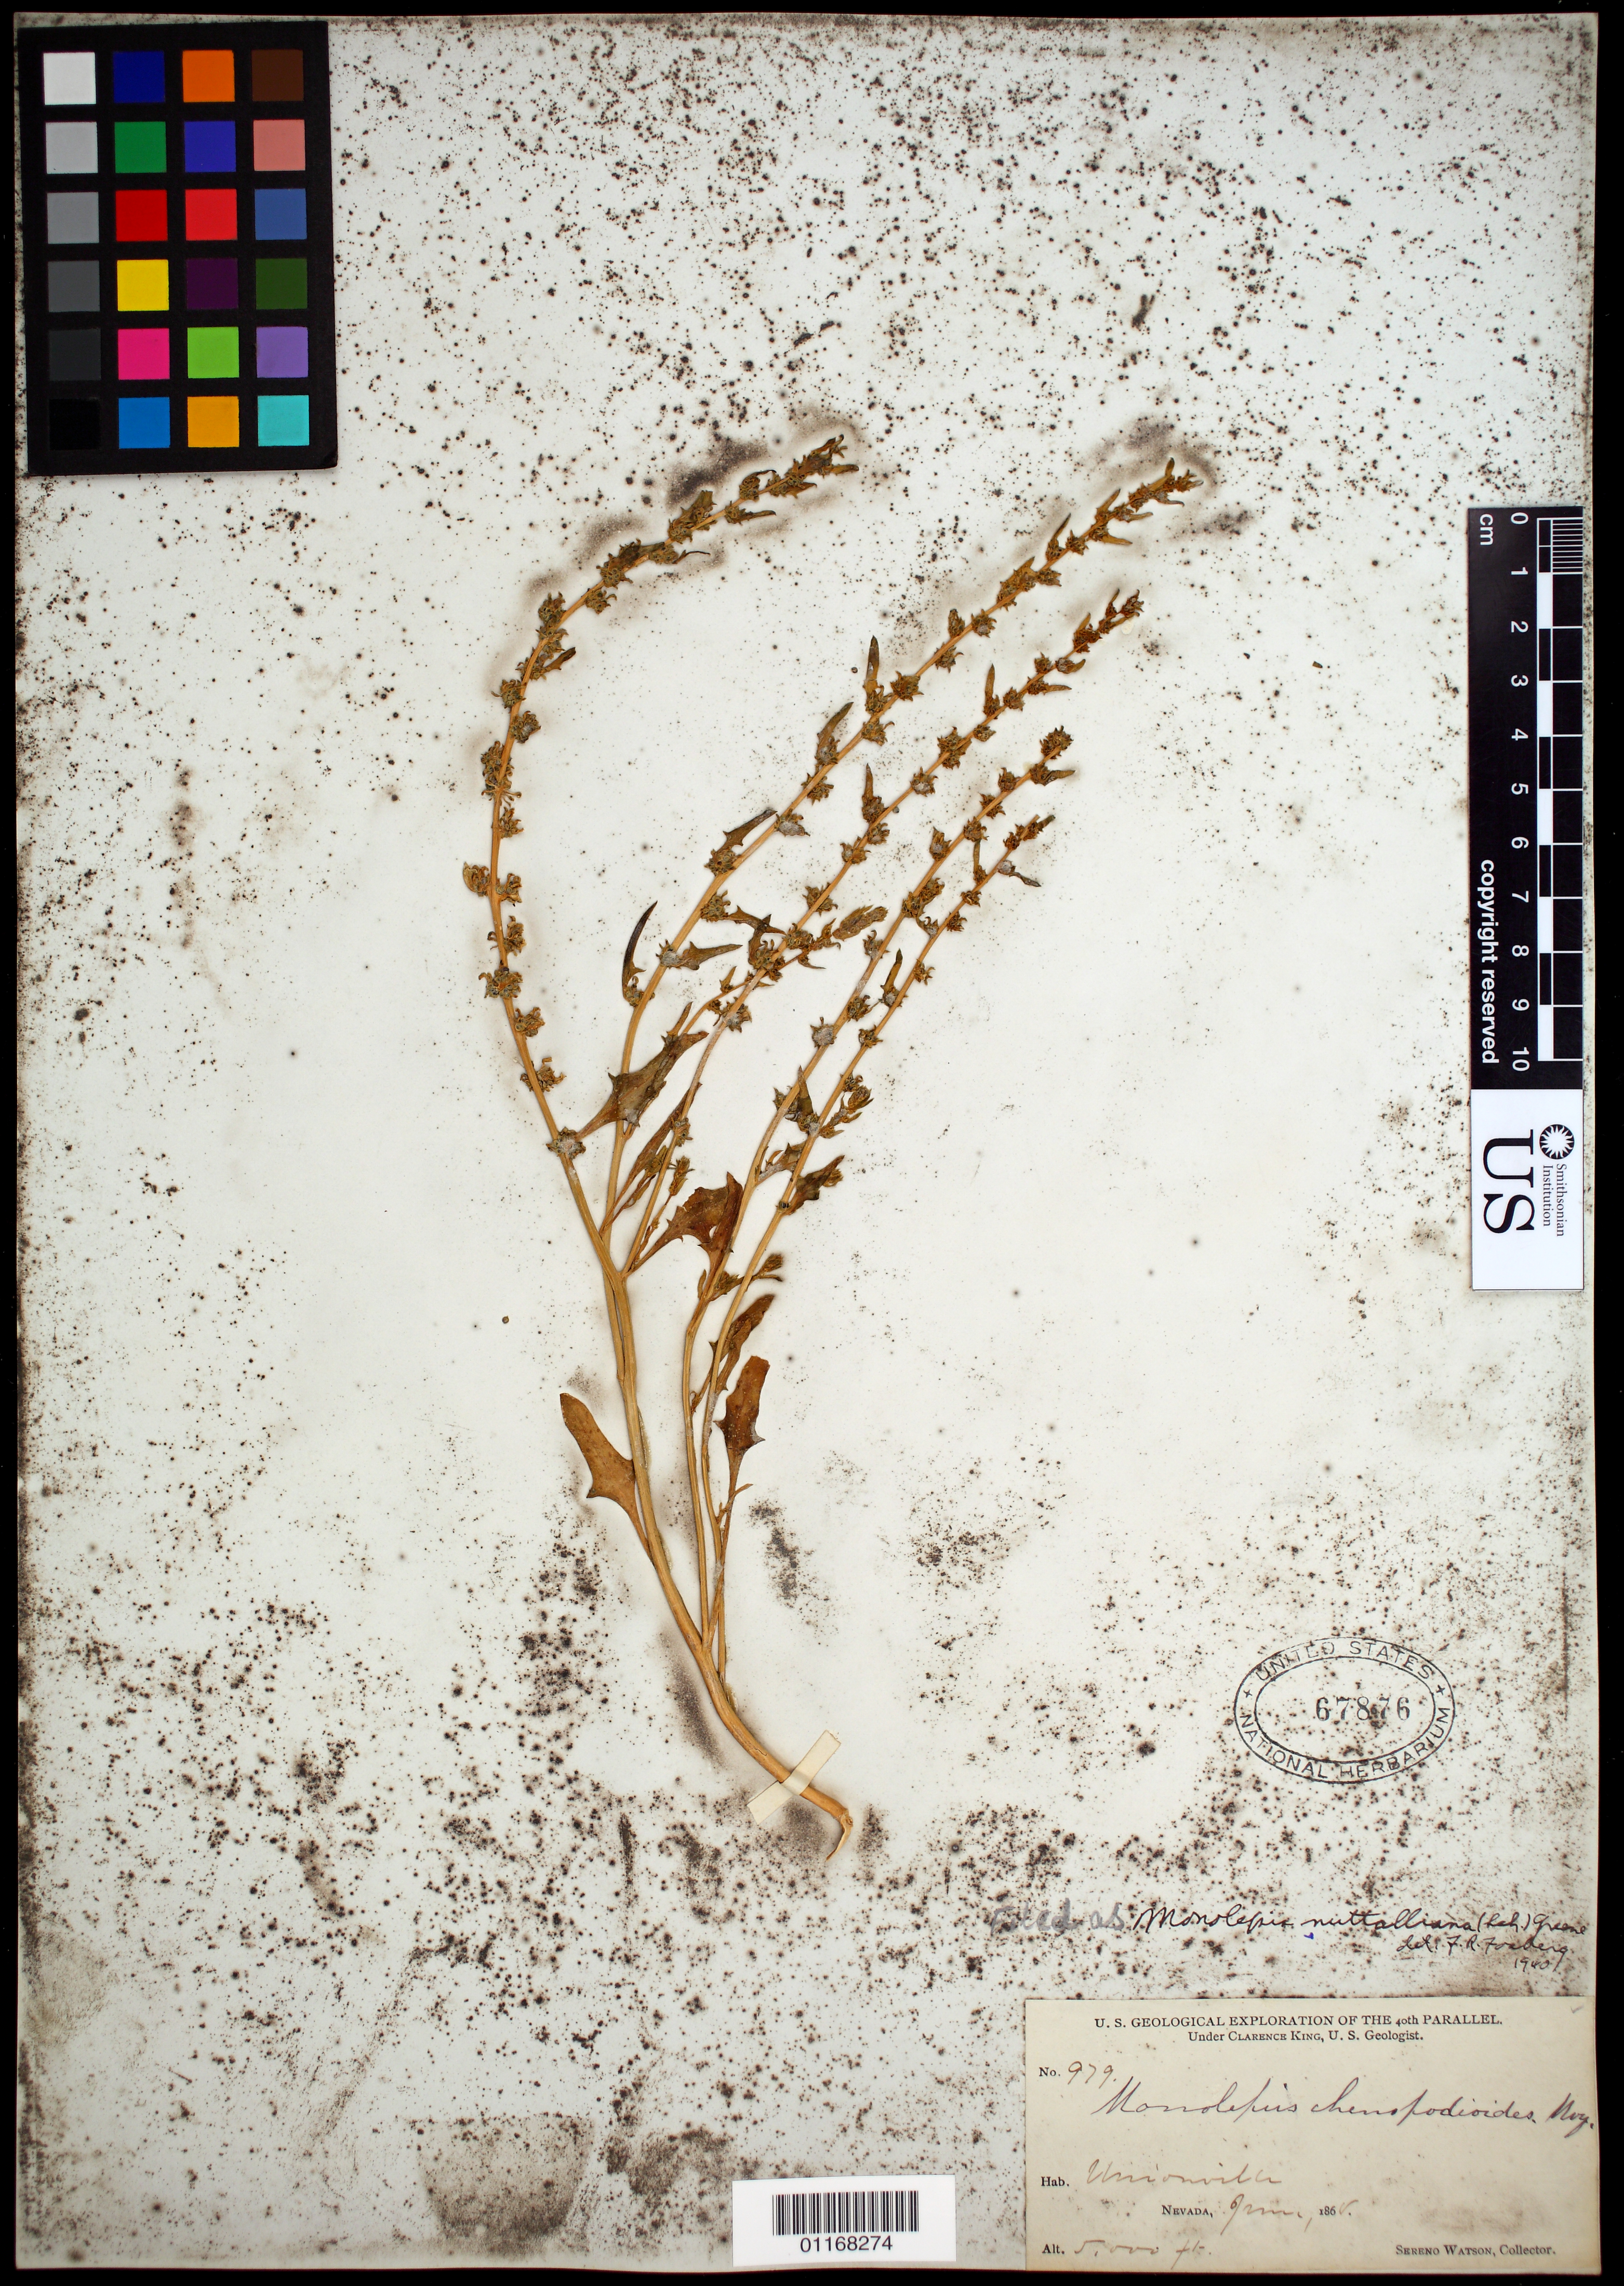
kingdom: Plantae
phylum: Tracheophyta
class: Magnoliopsida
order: Caryophyllales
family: Amaranthaceae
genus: Blitum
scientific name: Blitum nuttallianum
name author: Schult.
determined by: U.S. National Herbarium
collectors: S. Watson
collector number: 979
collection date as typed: Jun 1868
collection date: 1868-06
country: United States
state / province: Nevada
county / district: Pershing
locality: Unionville.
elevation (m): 1524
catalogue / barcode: US 67876